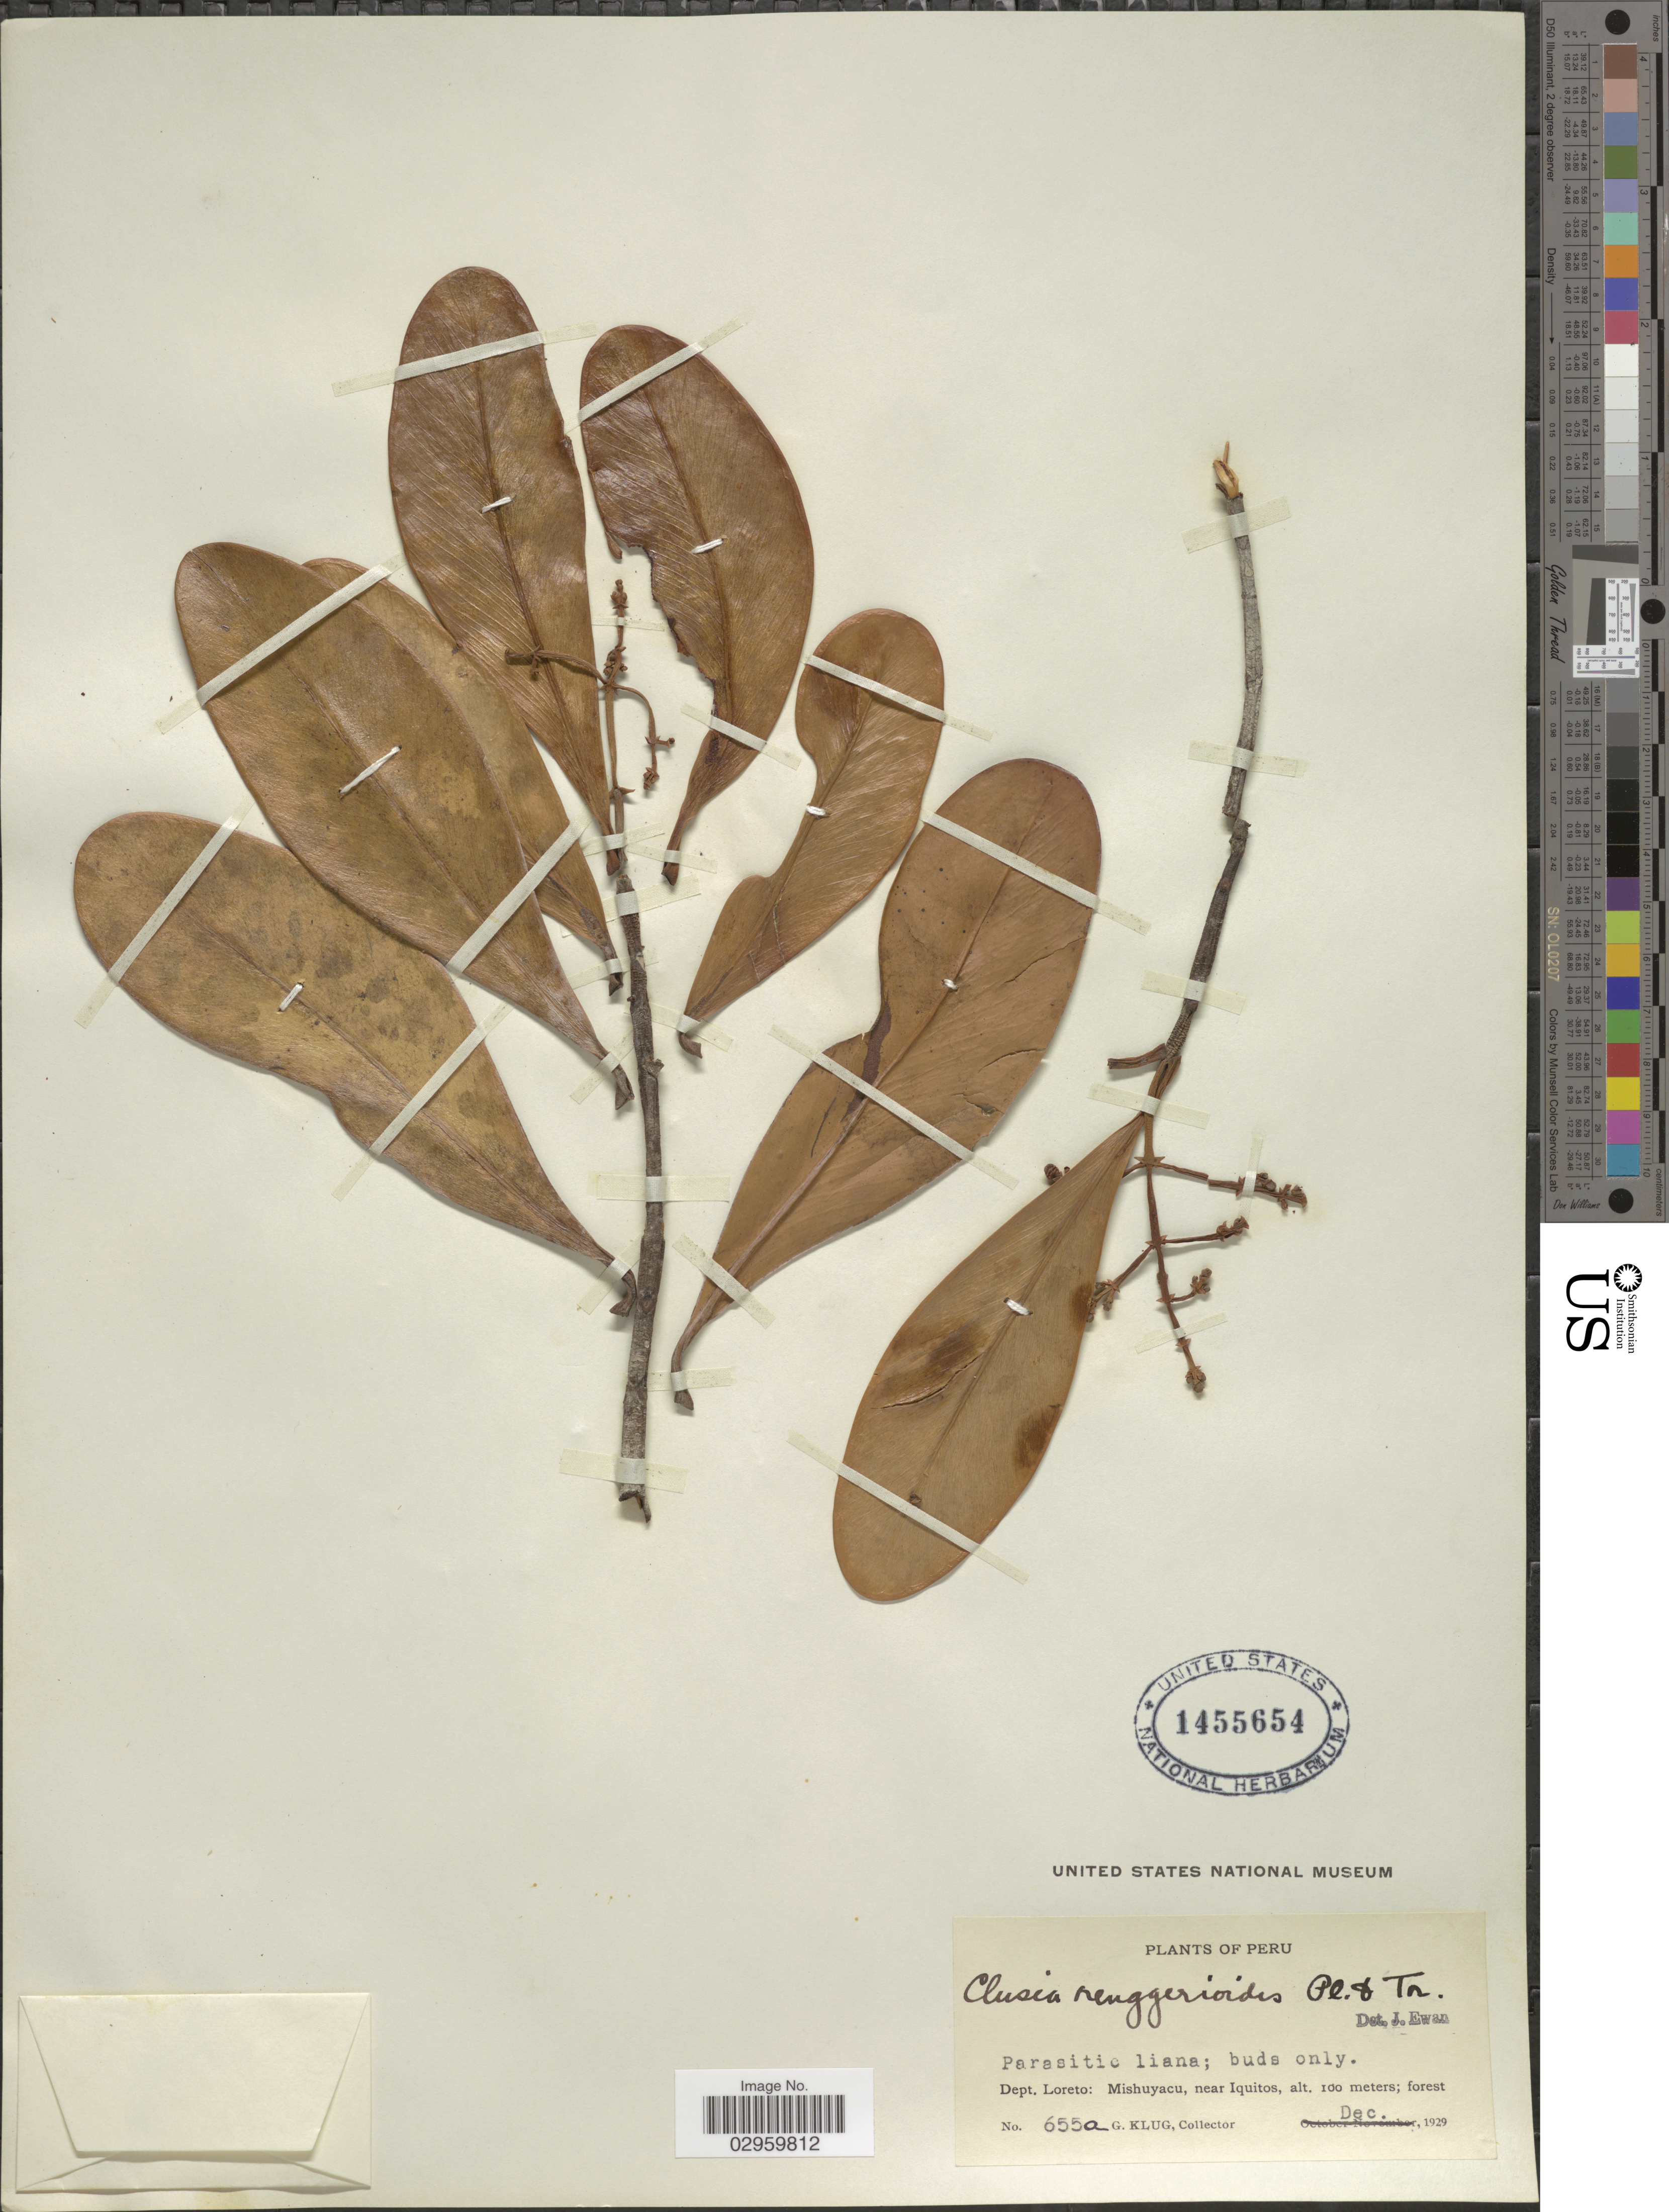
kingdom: Plantae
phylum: Tracheophyta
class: Magnoliopsida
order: Malpighiales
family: Clusiaceae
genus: Clusia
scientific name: Clusia renggerioides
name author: Planch. & Triana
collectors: G. Klug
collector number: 655a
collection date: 1929-12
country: Peru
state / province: Loreto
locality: Dept. Loreto: Mishuyacu, near Iquitos.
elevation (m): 100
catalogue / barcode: US 1455654